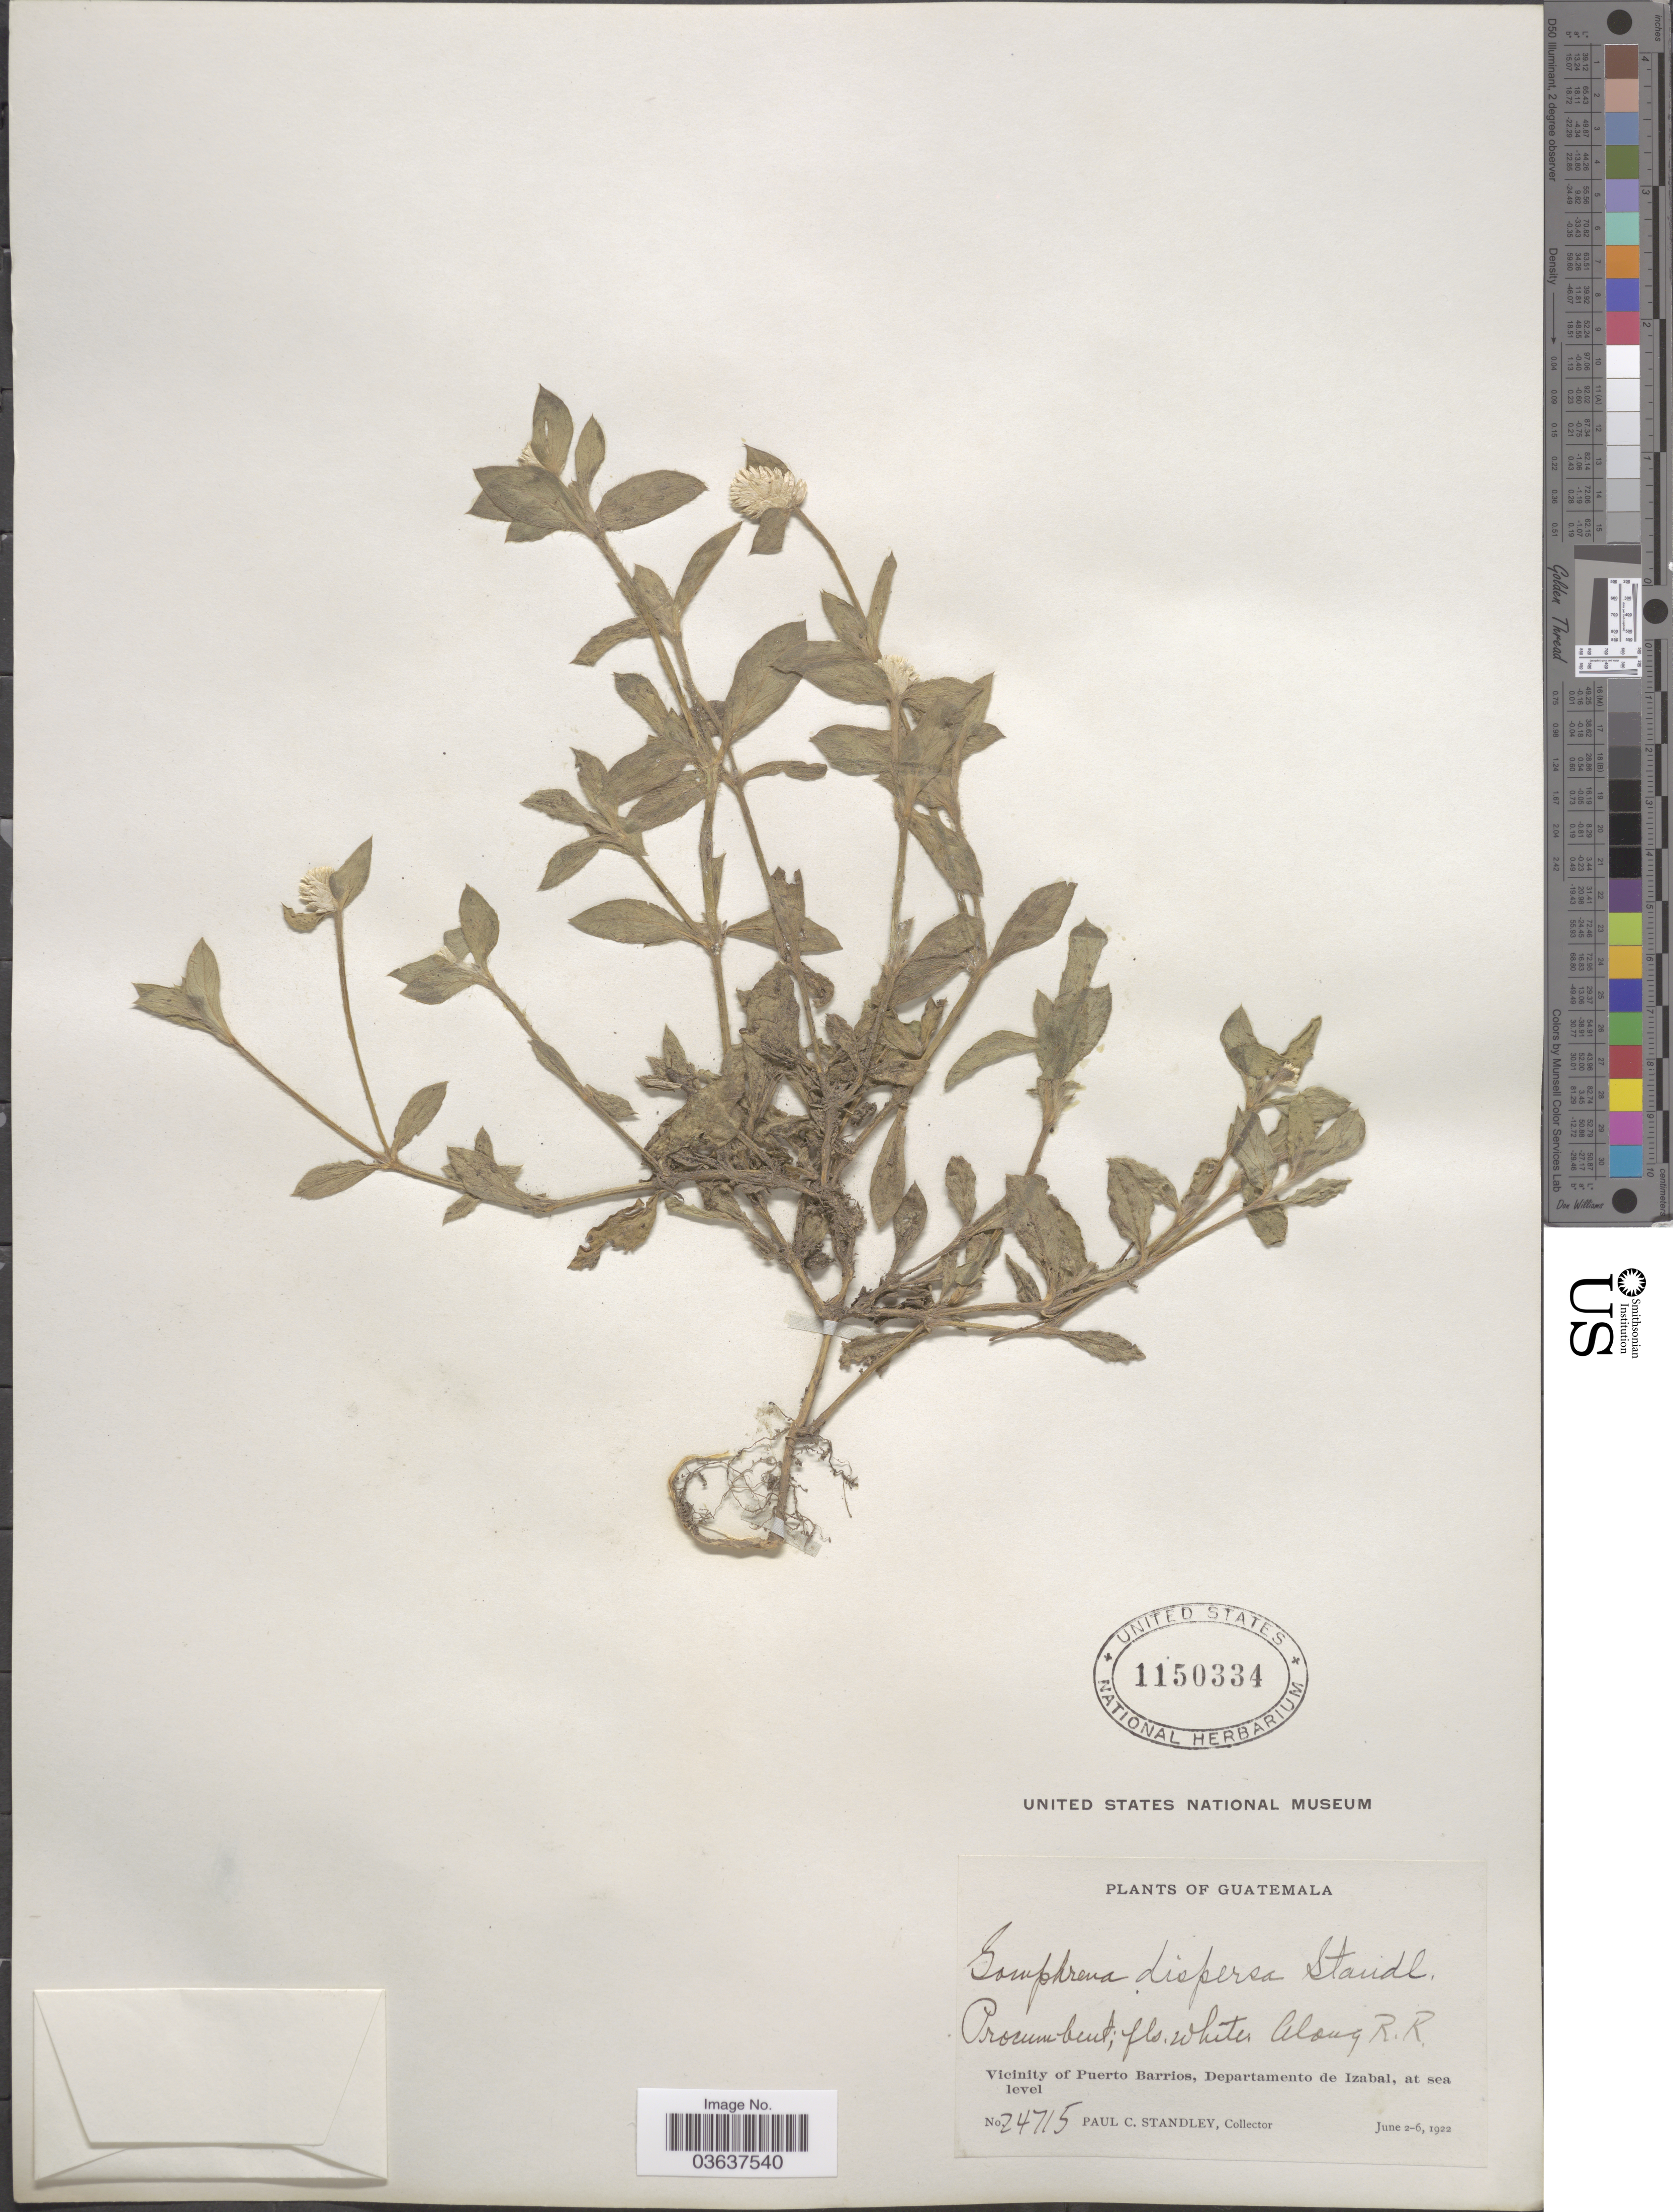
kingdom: Plantae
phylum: Tracheophyta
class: Magnoliopsida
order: Caryophyllales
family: Amaranthaceae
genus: Gomphrena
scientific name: Gomphrena dispersa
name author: Standl.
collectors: P. C. Standley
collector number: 24715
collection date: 1922-06-02/1922-06-06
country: Guatemala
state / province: Izabal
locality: Vicinity of Puerto Barrios, Departamento de Izabal.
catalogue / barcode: US 1150334